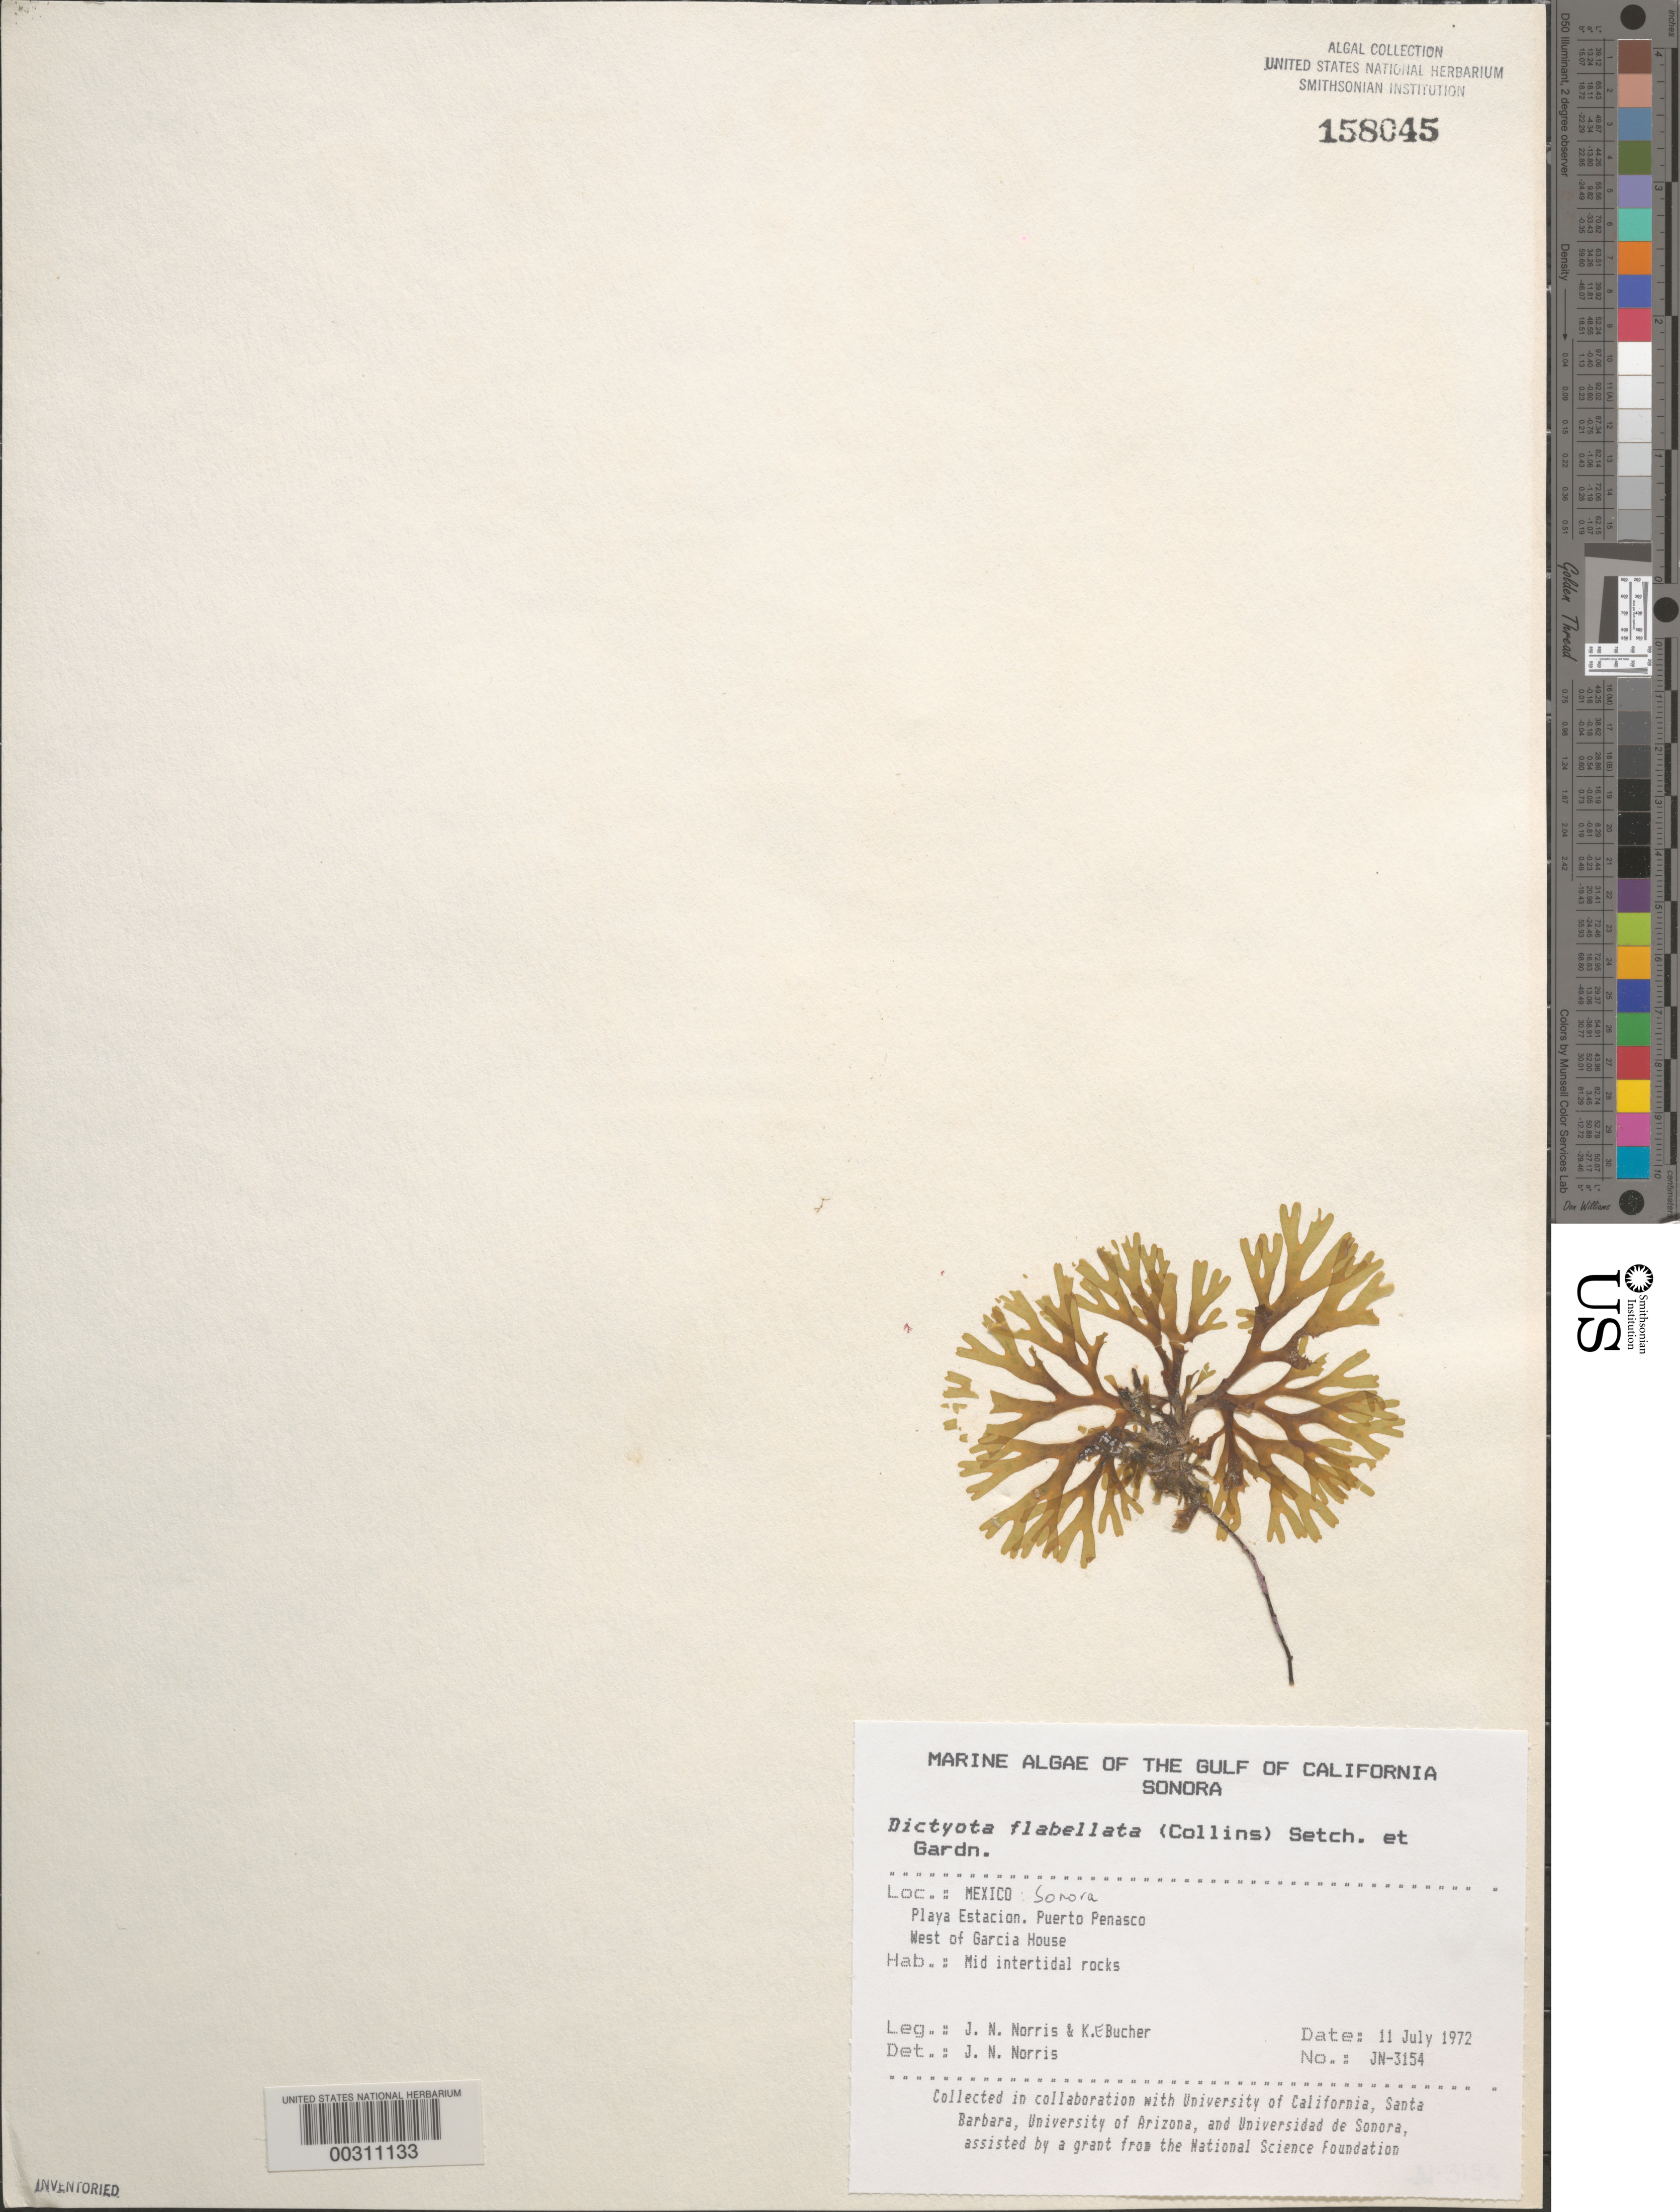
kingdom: Chromista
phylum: Ochrophyta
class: Phaeophyceae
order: Dictyotales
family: Dictyotaceae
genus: Dictyota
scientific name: Dictyota flabellata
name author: (Collins) Setch. & N.L. Gardner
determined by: Norris, James N.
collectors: J. N. Norris & K. E. Bucher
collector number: JN-3154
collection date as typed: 11 Jul 1972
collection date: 1972-07-11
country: Mexico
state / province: Sonora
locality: Playa Estacion, Puerto Penasco, west of Garcia House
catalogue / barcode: US 158045